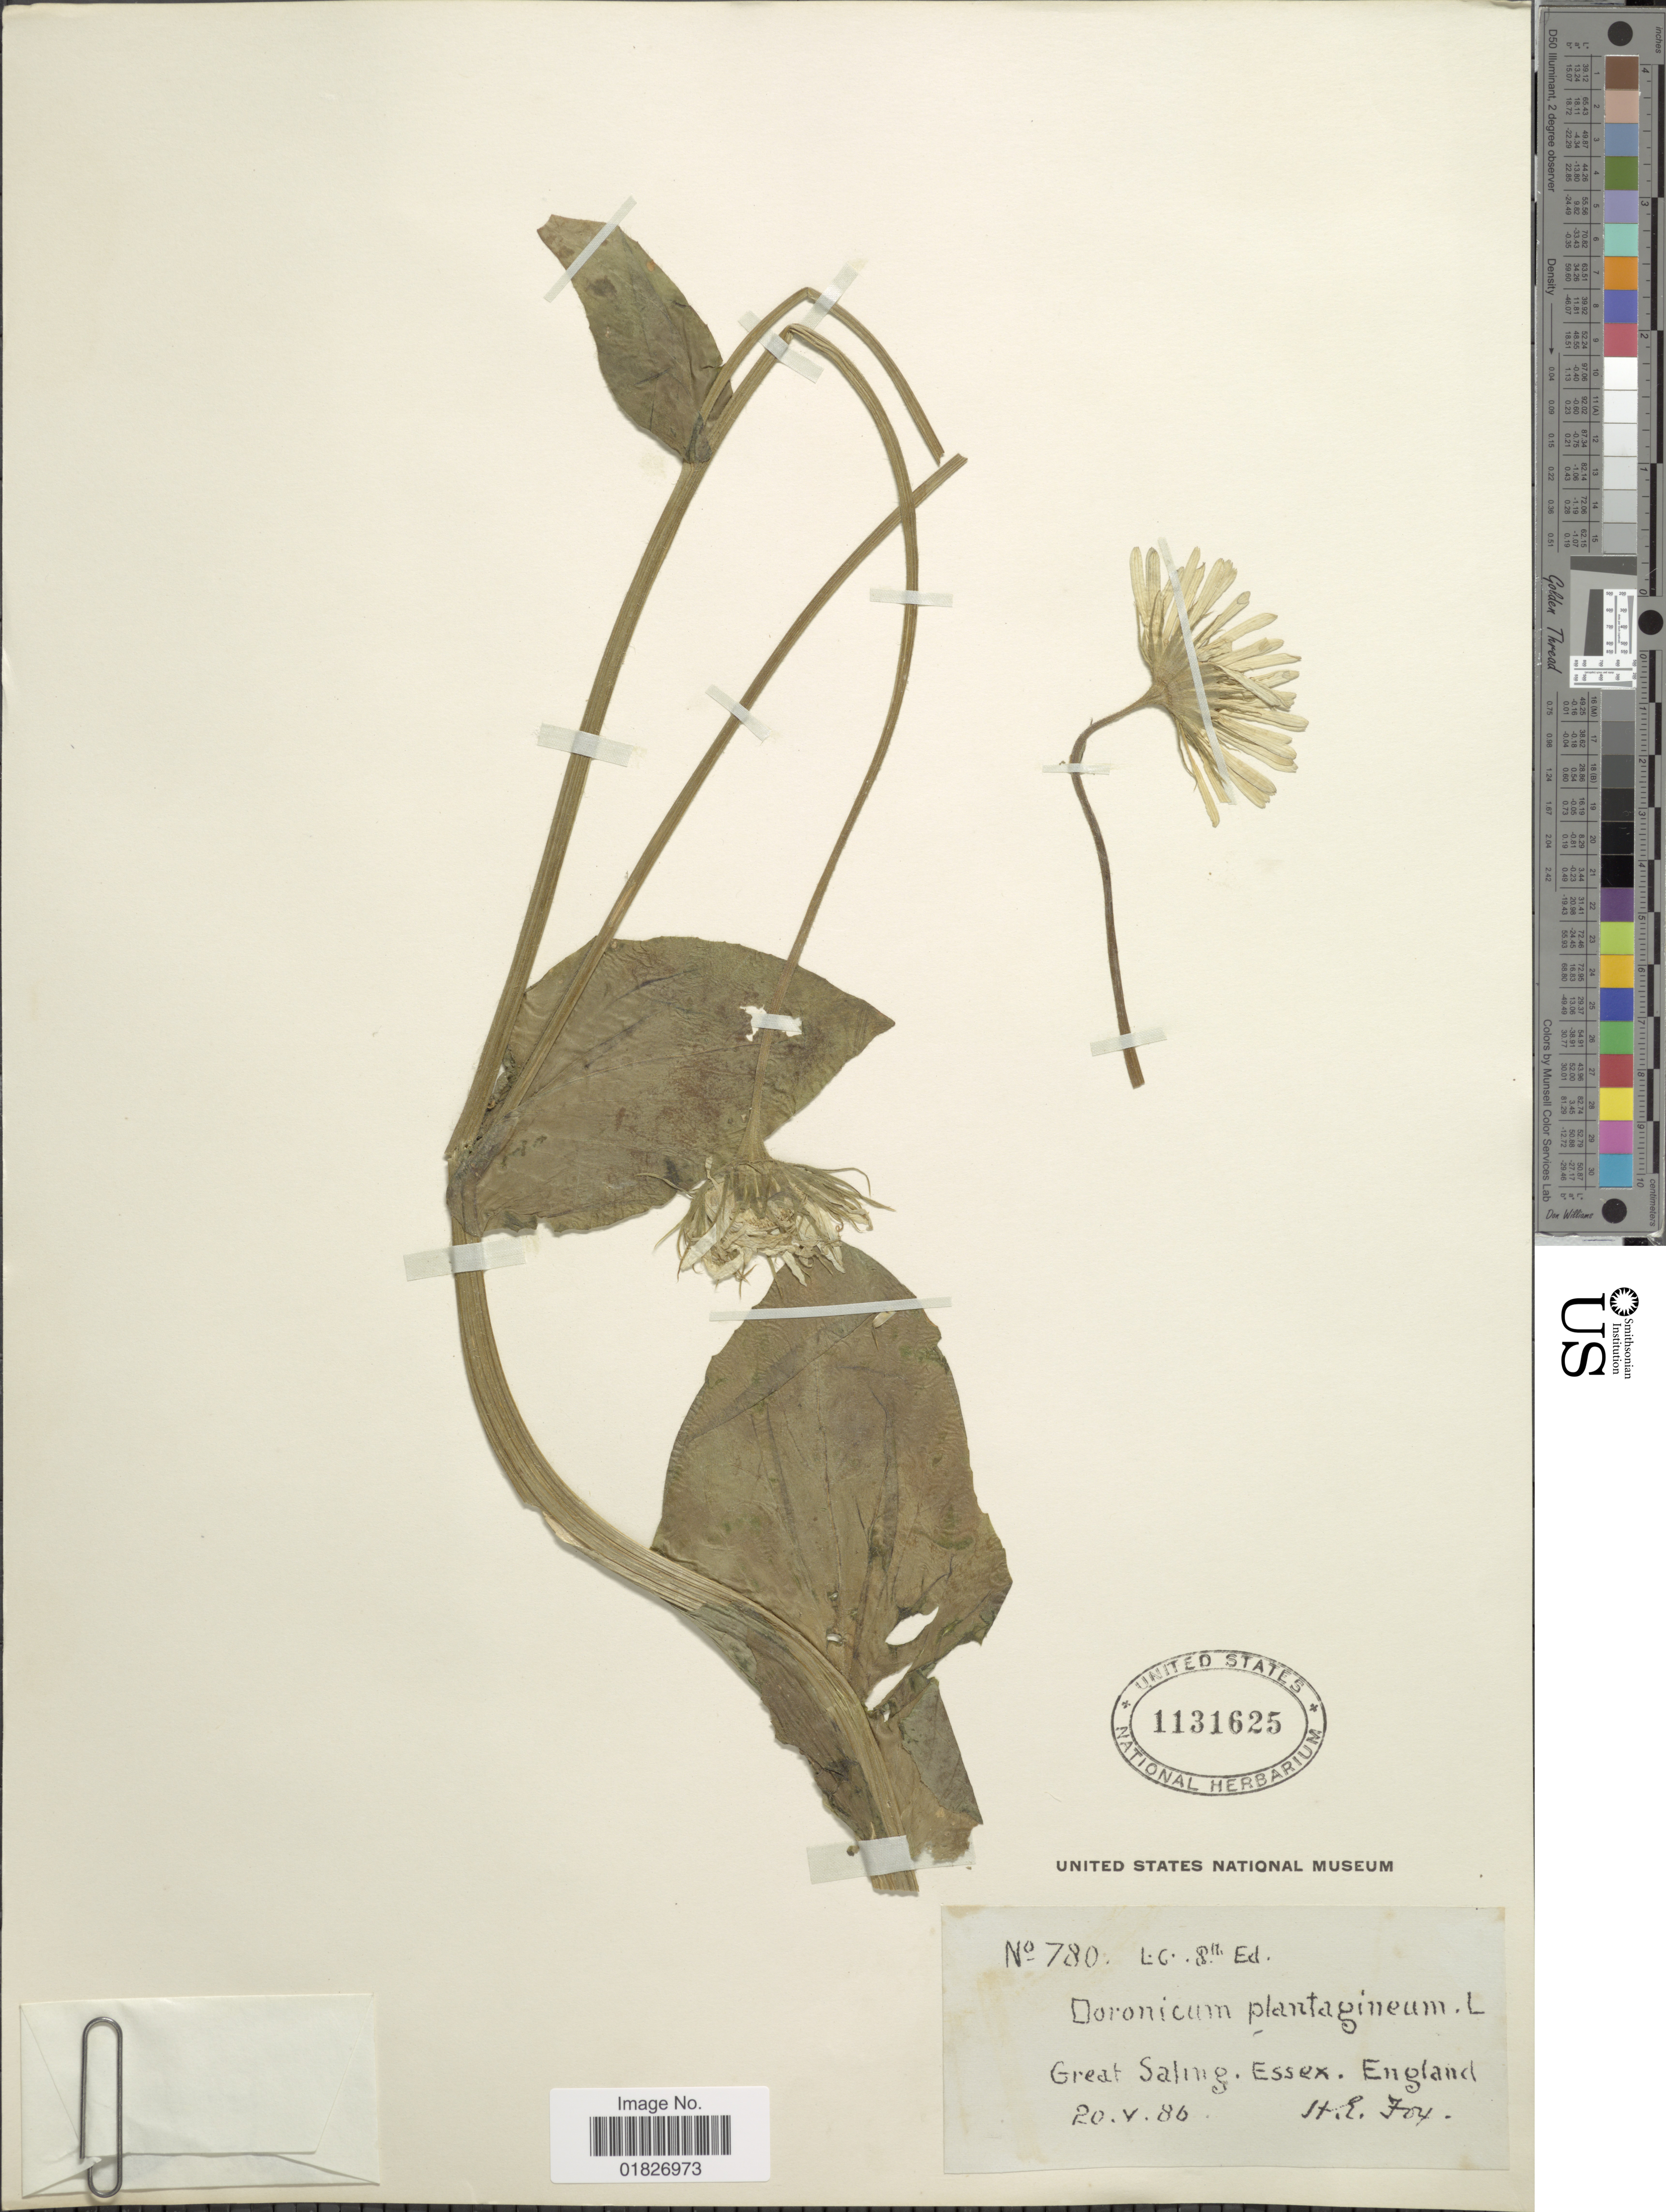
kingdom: Plantae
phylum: Tracheophyta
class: Magnoliopsida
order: Asterales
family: Asteraceae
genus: Doronicum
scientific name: Doronicum plantagineum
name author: L.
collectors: H. Fox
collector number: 780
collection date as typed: Transcribed d/m/y: 20/5/86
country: United Kingdom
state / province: England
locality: Great Saling, Essex, England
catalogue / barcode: US 1131625